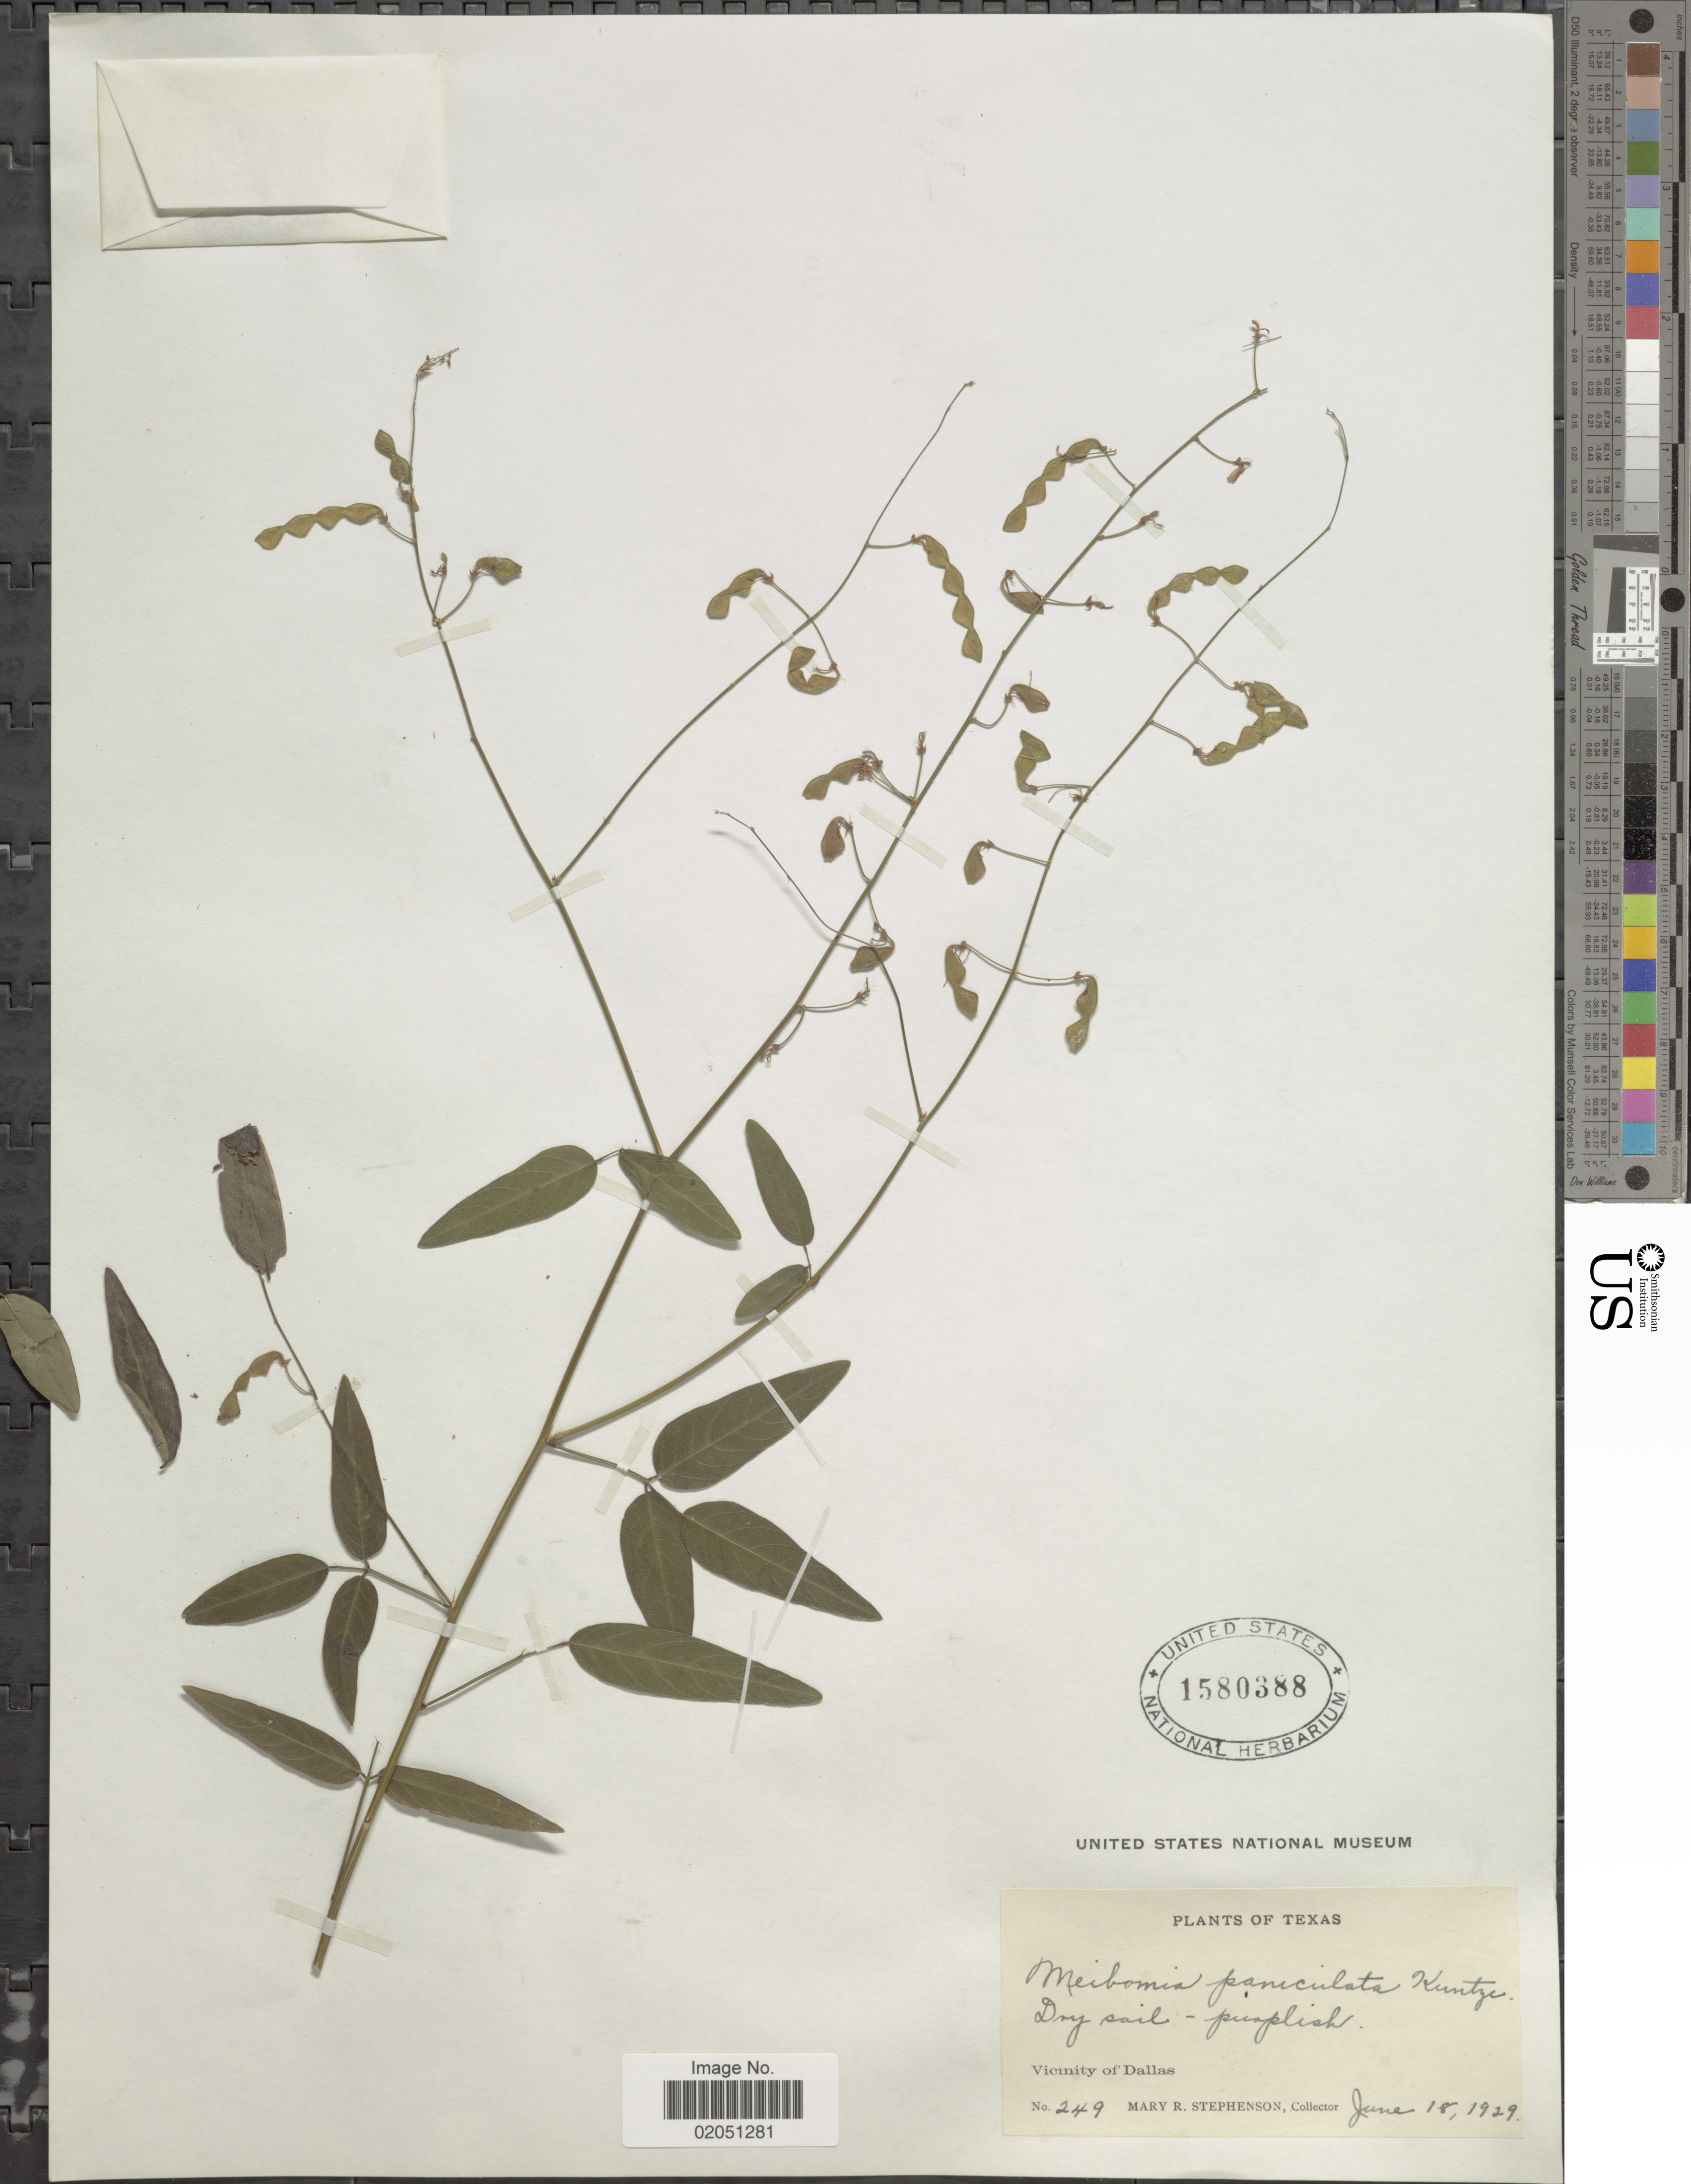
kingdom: Plantae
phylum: Tracheophyta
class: Magnoliopsida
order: Fabales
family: Fabaceae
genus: Desmodium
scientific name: Desmodium paniculatum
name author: (L.) DC.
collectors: M. Stephenson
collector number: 249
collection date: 1929-06-18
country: United States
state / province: Texas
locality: Dry soil - purplish, Vicinity of Dallas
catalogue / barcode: US 1580388